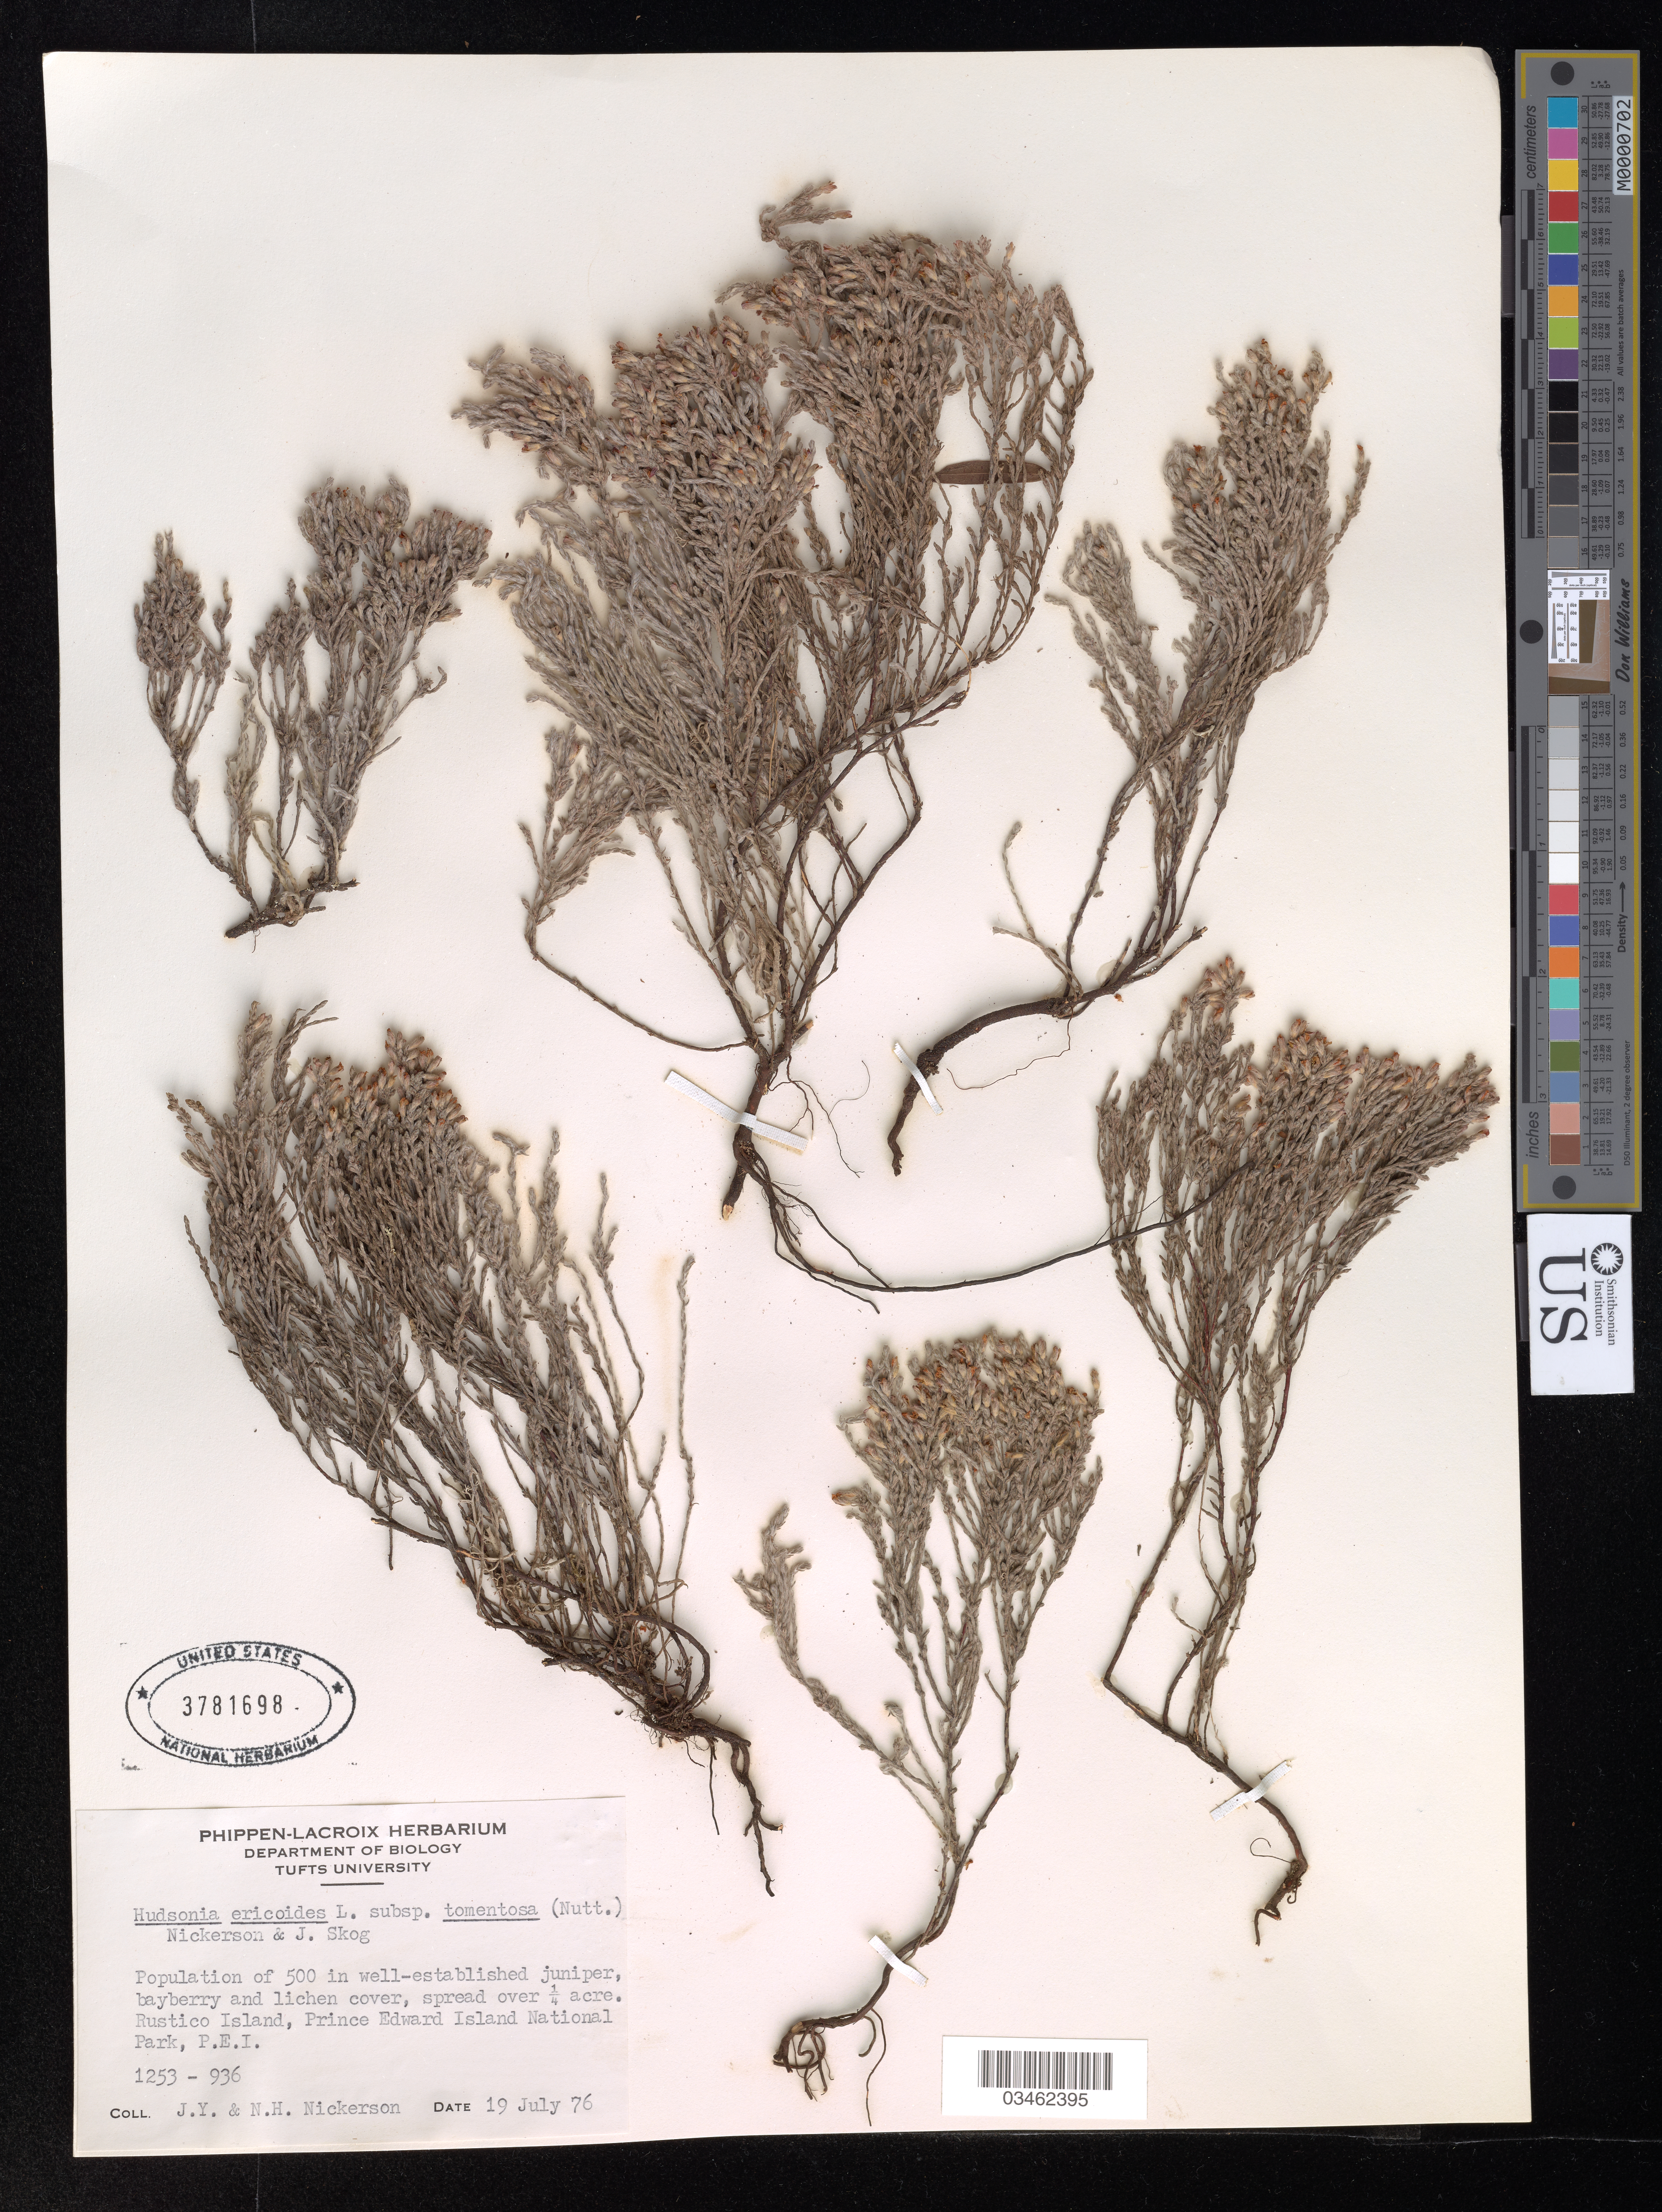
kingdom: Plantae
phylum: Tracheophyta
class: Magnoliopsida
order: Malvales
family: Cistaceae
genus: Hudsonia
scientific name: Hudsonia ericoides subsp. tomentosa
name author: (Nutt.) N.H. Nick. & J.E. Skog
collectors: J. Nickerson & N. Nickerson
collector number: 1253 - 936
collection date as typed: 19 7 76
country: Canada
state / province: Prince Edward Island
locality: Spread over ¼ acre. Rustico Island, Prince Edward Island National Park, P.E.I.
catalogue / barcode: US 3781698